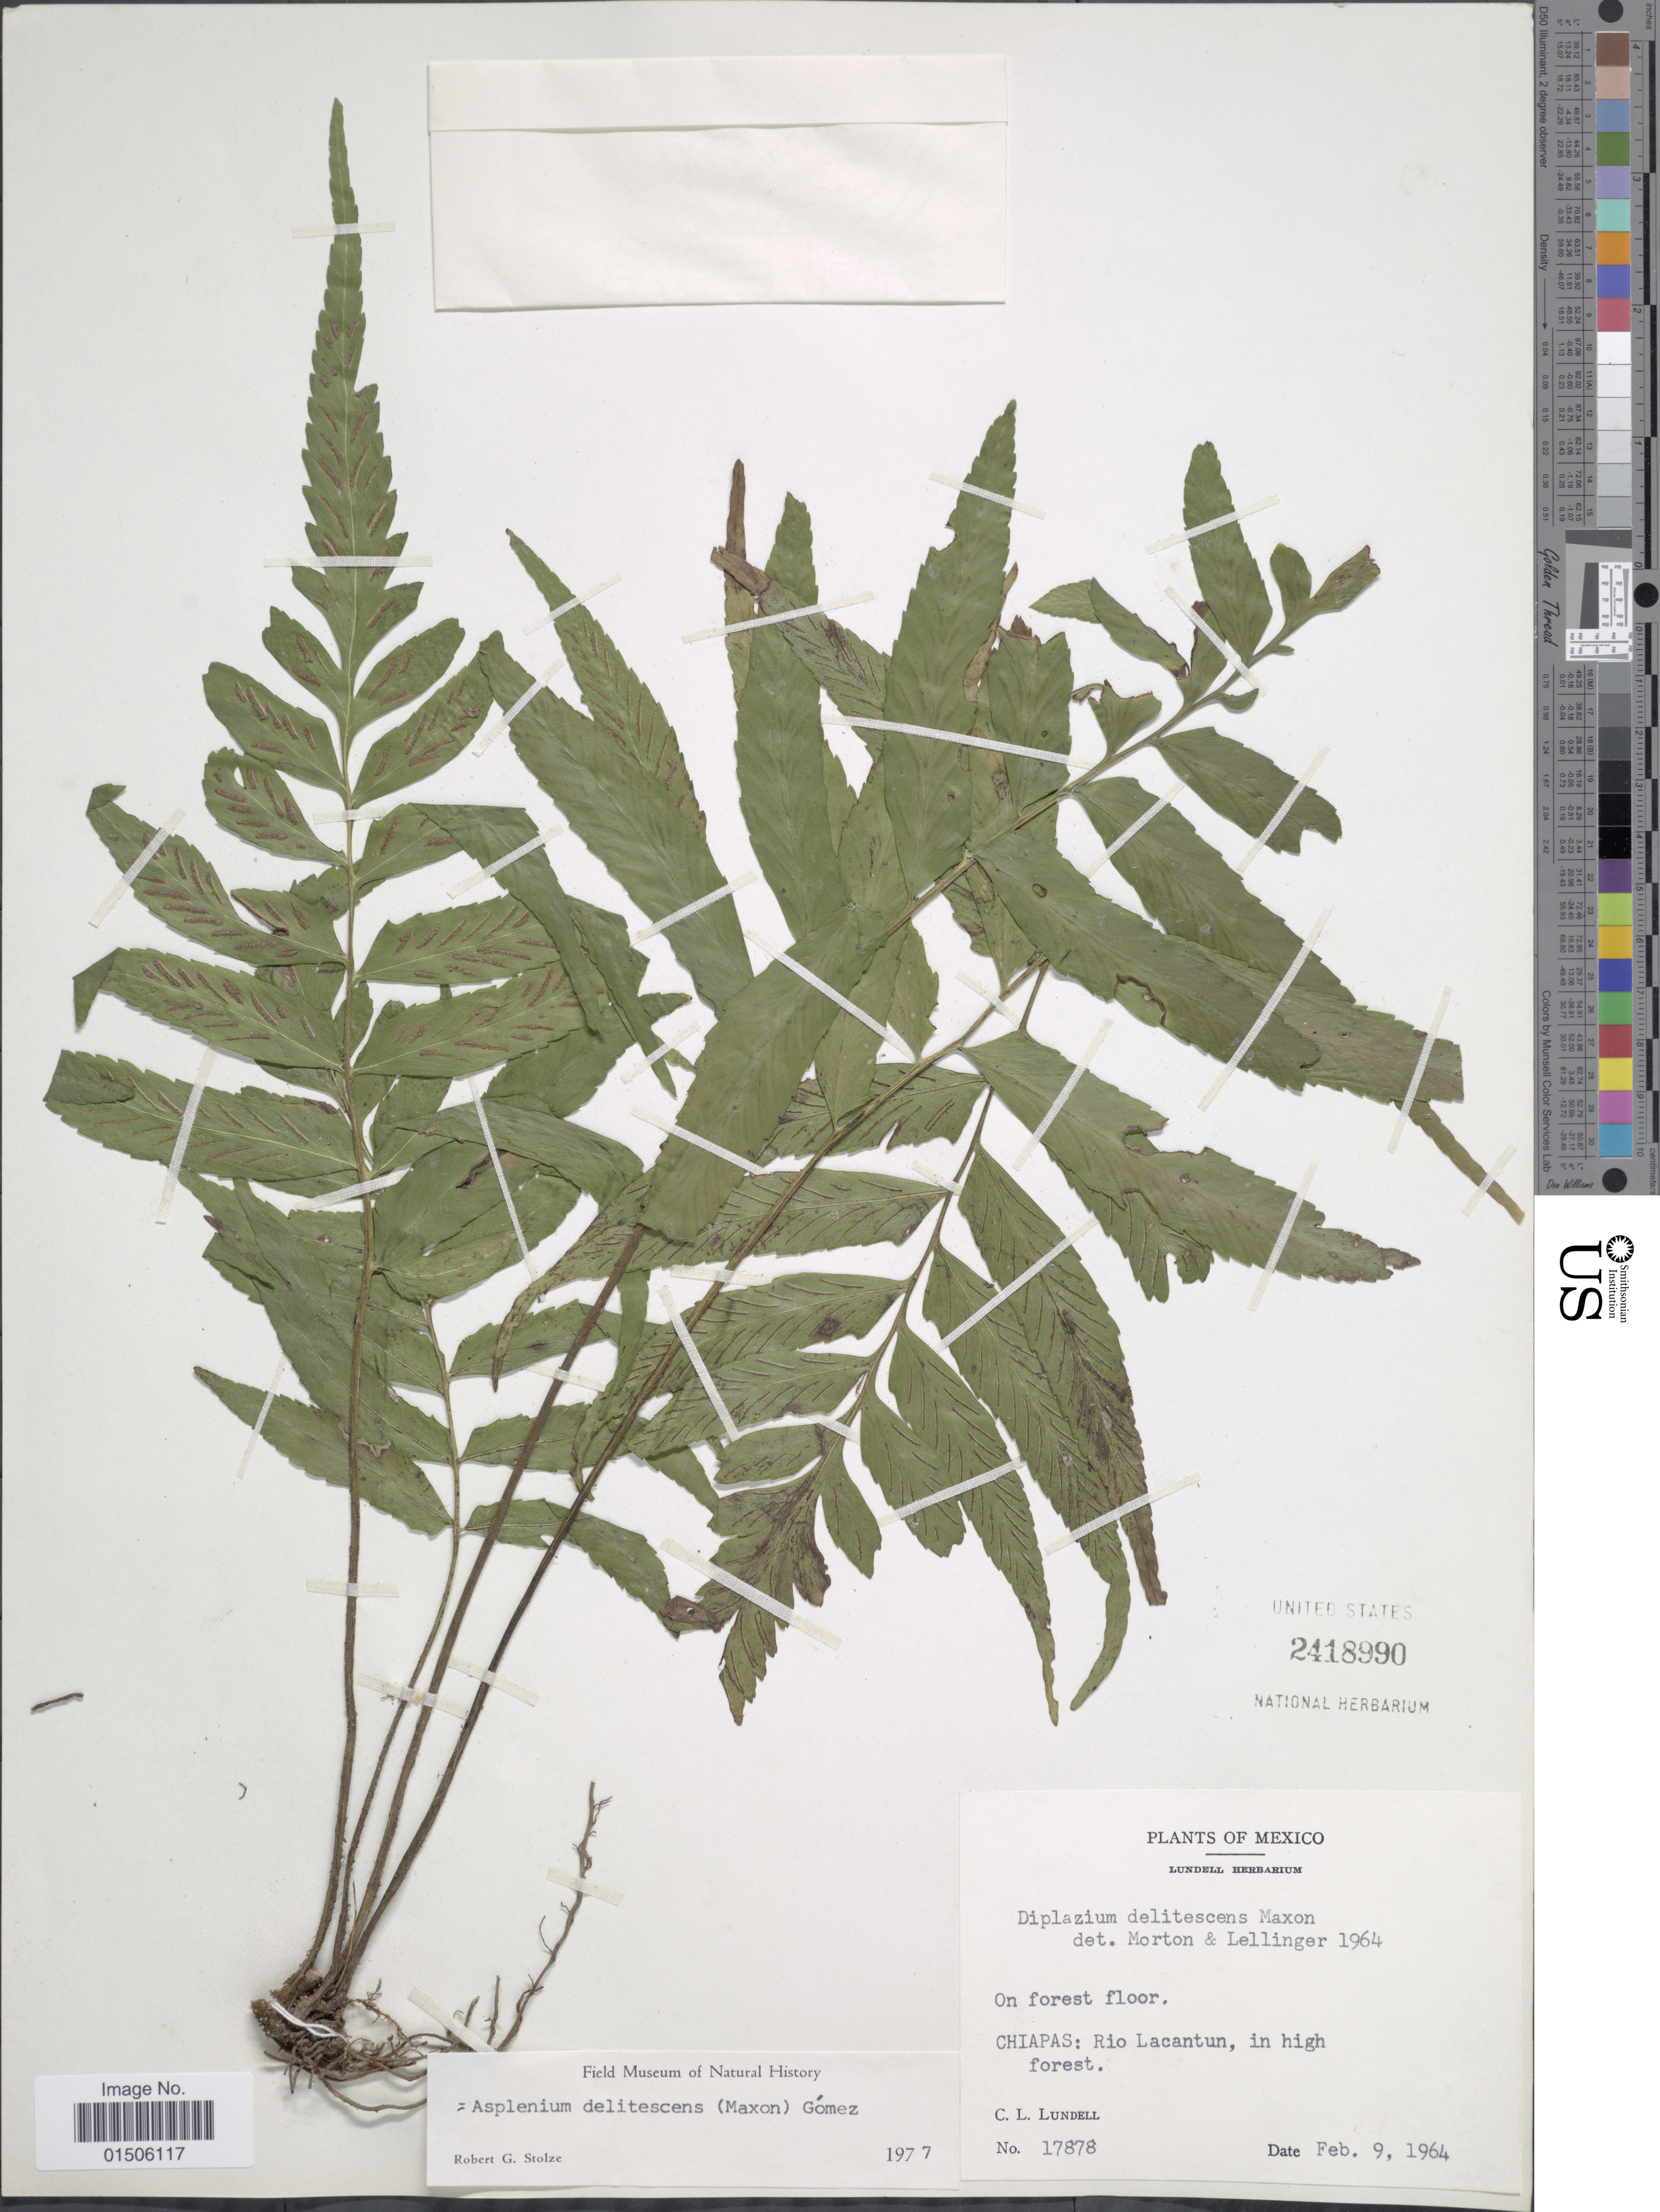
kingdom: Plantae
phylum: Tracheophyta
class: Polypodiopsida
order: Polypodiales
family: Aspleniaceae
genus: Asplenium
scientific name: Asplenium delitescens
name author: (Maxon) L.D. Gómez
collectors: C. L. Lundell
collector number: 17878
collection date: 1964-02-09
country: Mexico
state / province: Chiapas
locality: Rio Lacantun, in high forest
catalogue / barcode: US 2418990